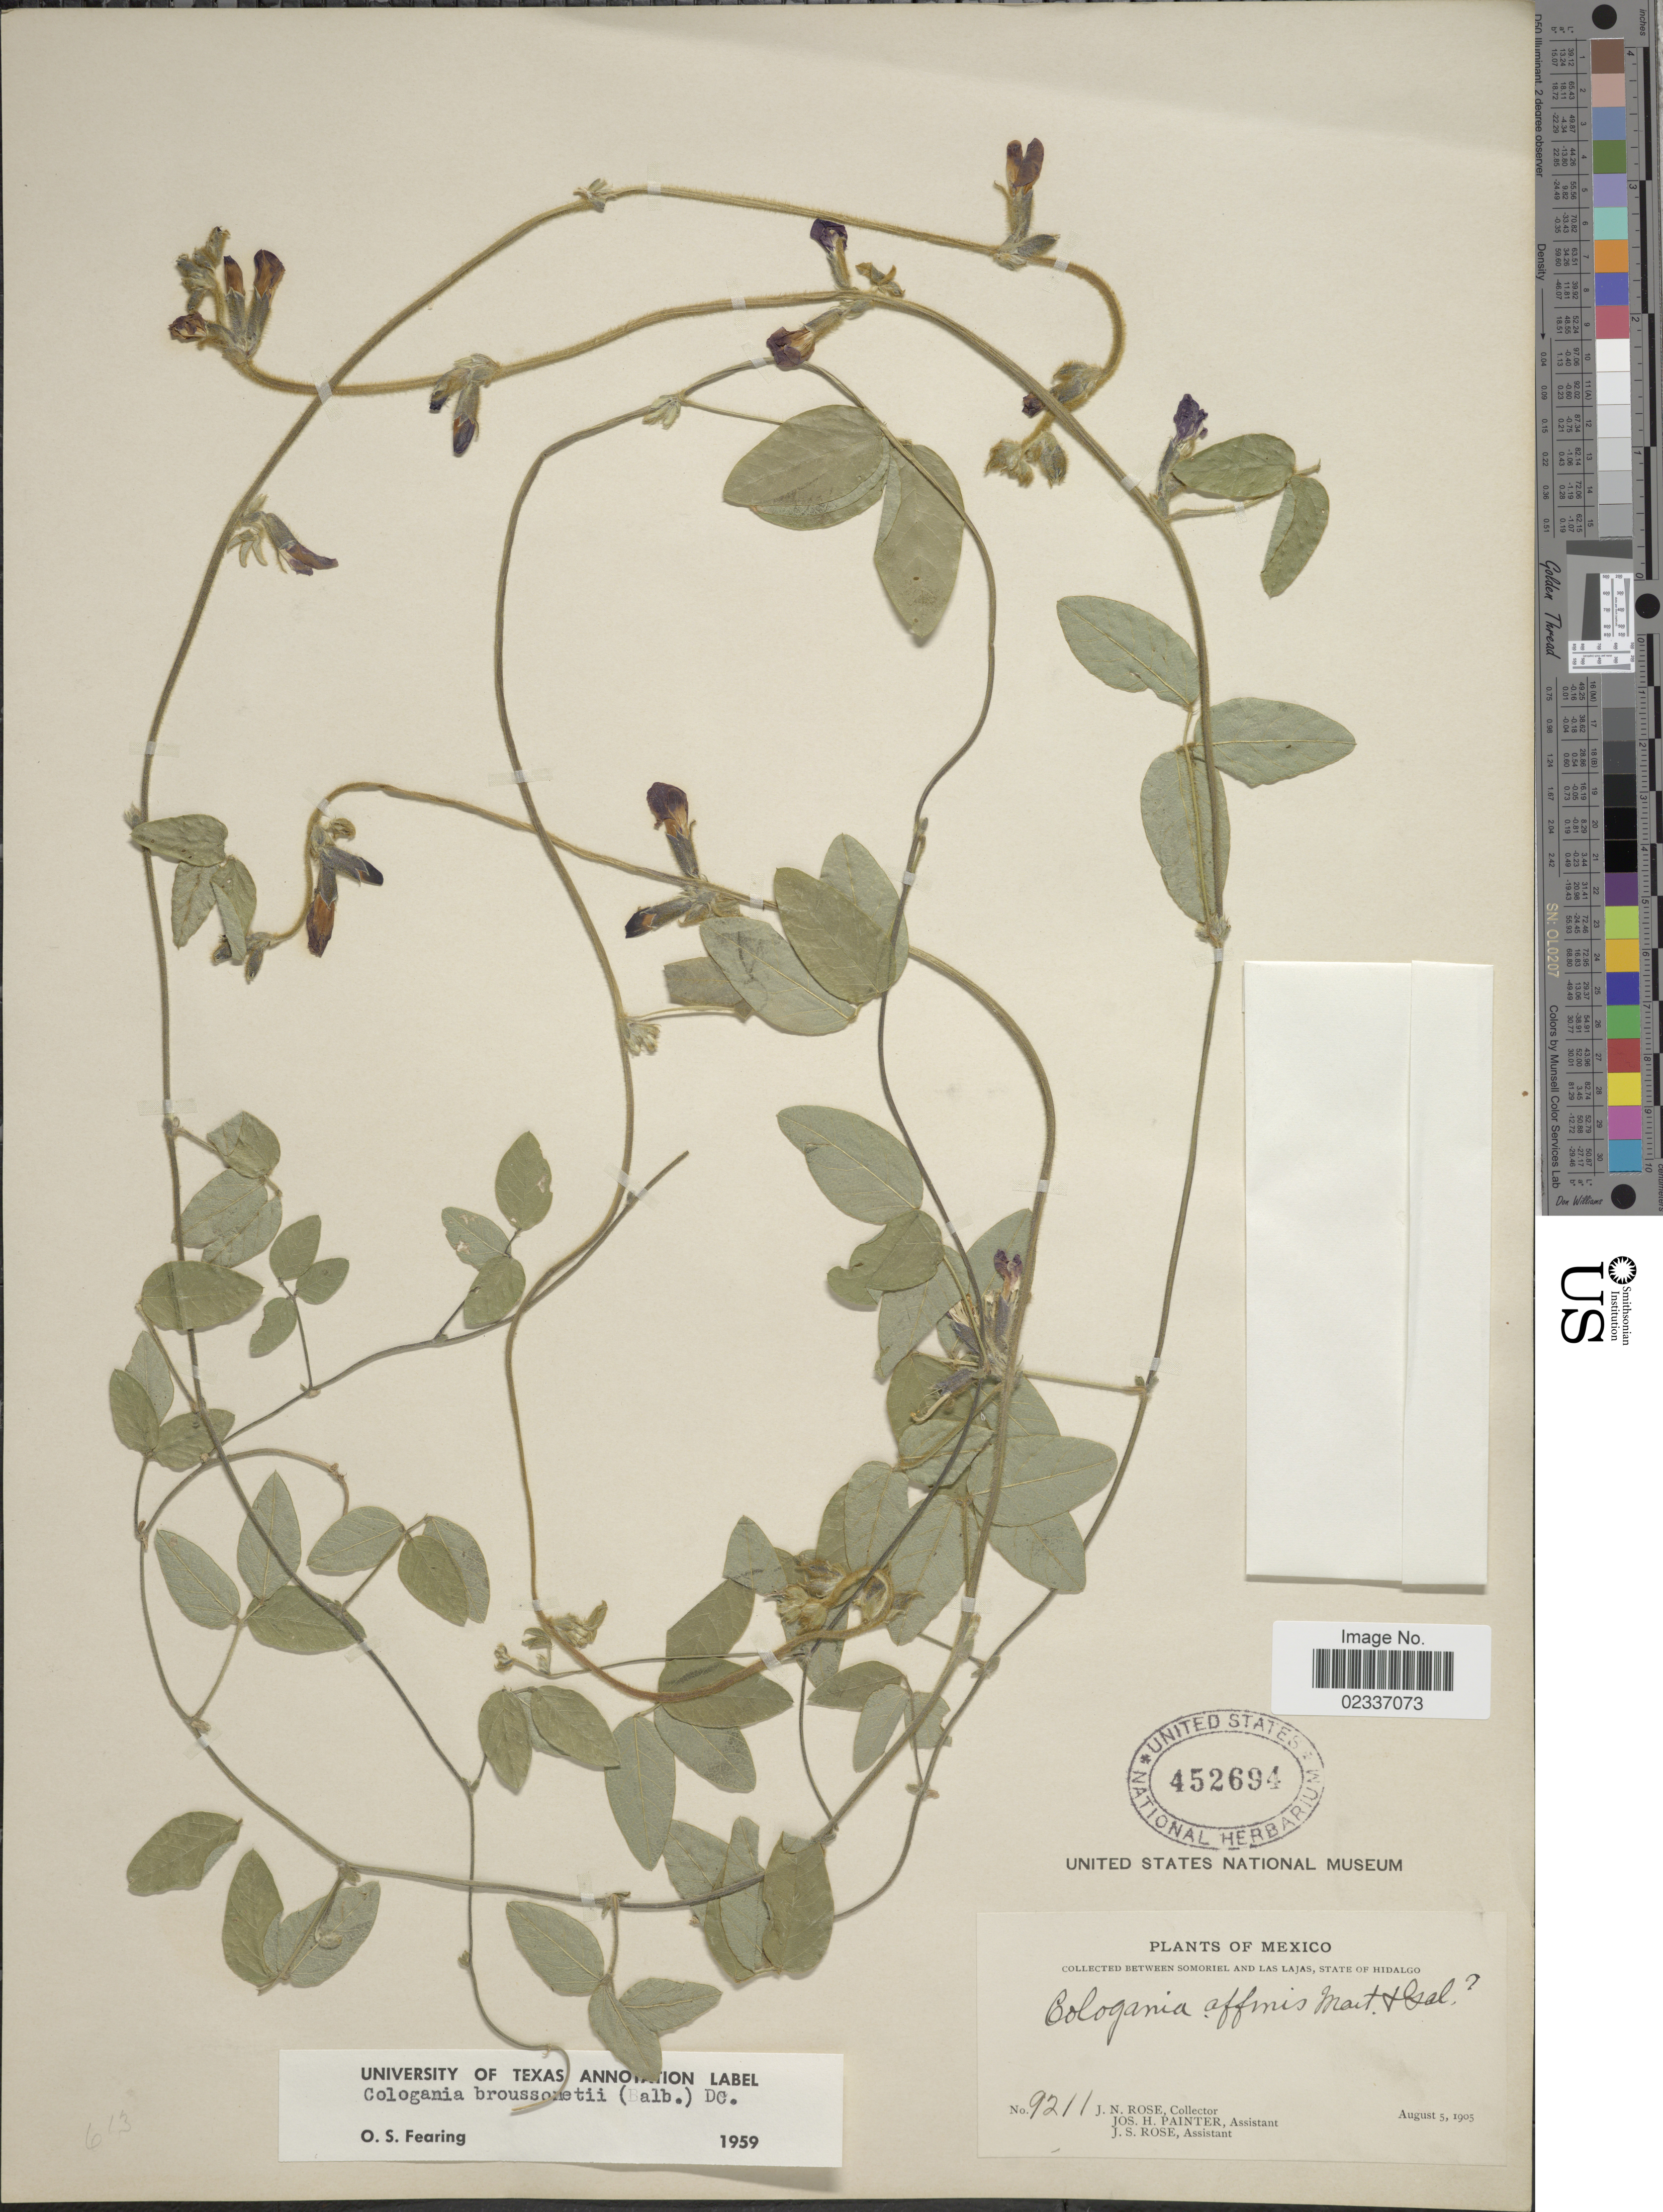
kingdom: Plantae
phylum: Tracheophyta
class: Magnoliopsida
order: Fabales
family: Fabaceae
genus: Cologania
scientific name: Cologania broussonetii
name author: (Balb.) DC.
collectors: J. N. Rose, J. H. Painter & J. S. Rose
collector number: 9211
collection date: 1905-08-05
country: Mexico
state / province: Hidalgo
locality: Between Somoriel and Las Lajas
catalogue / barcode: US 452694